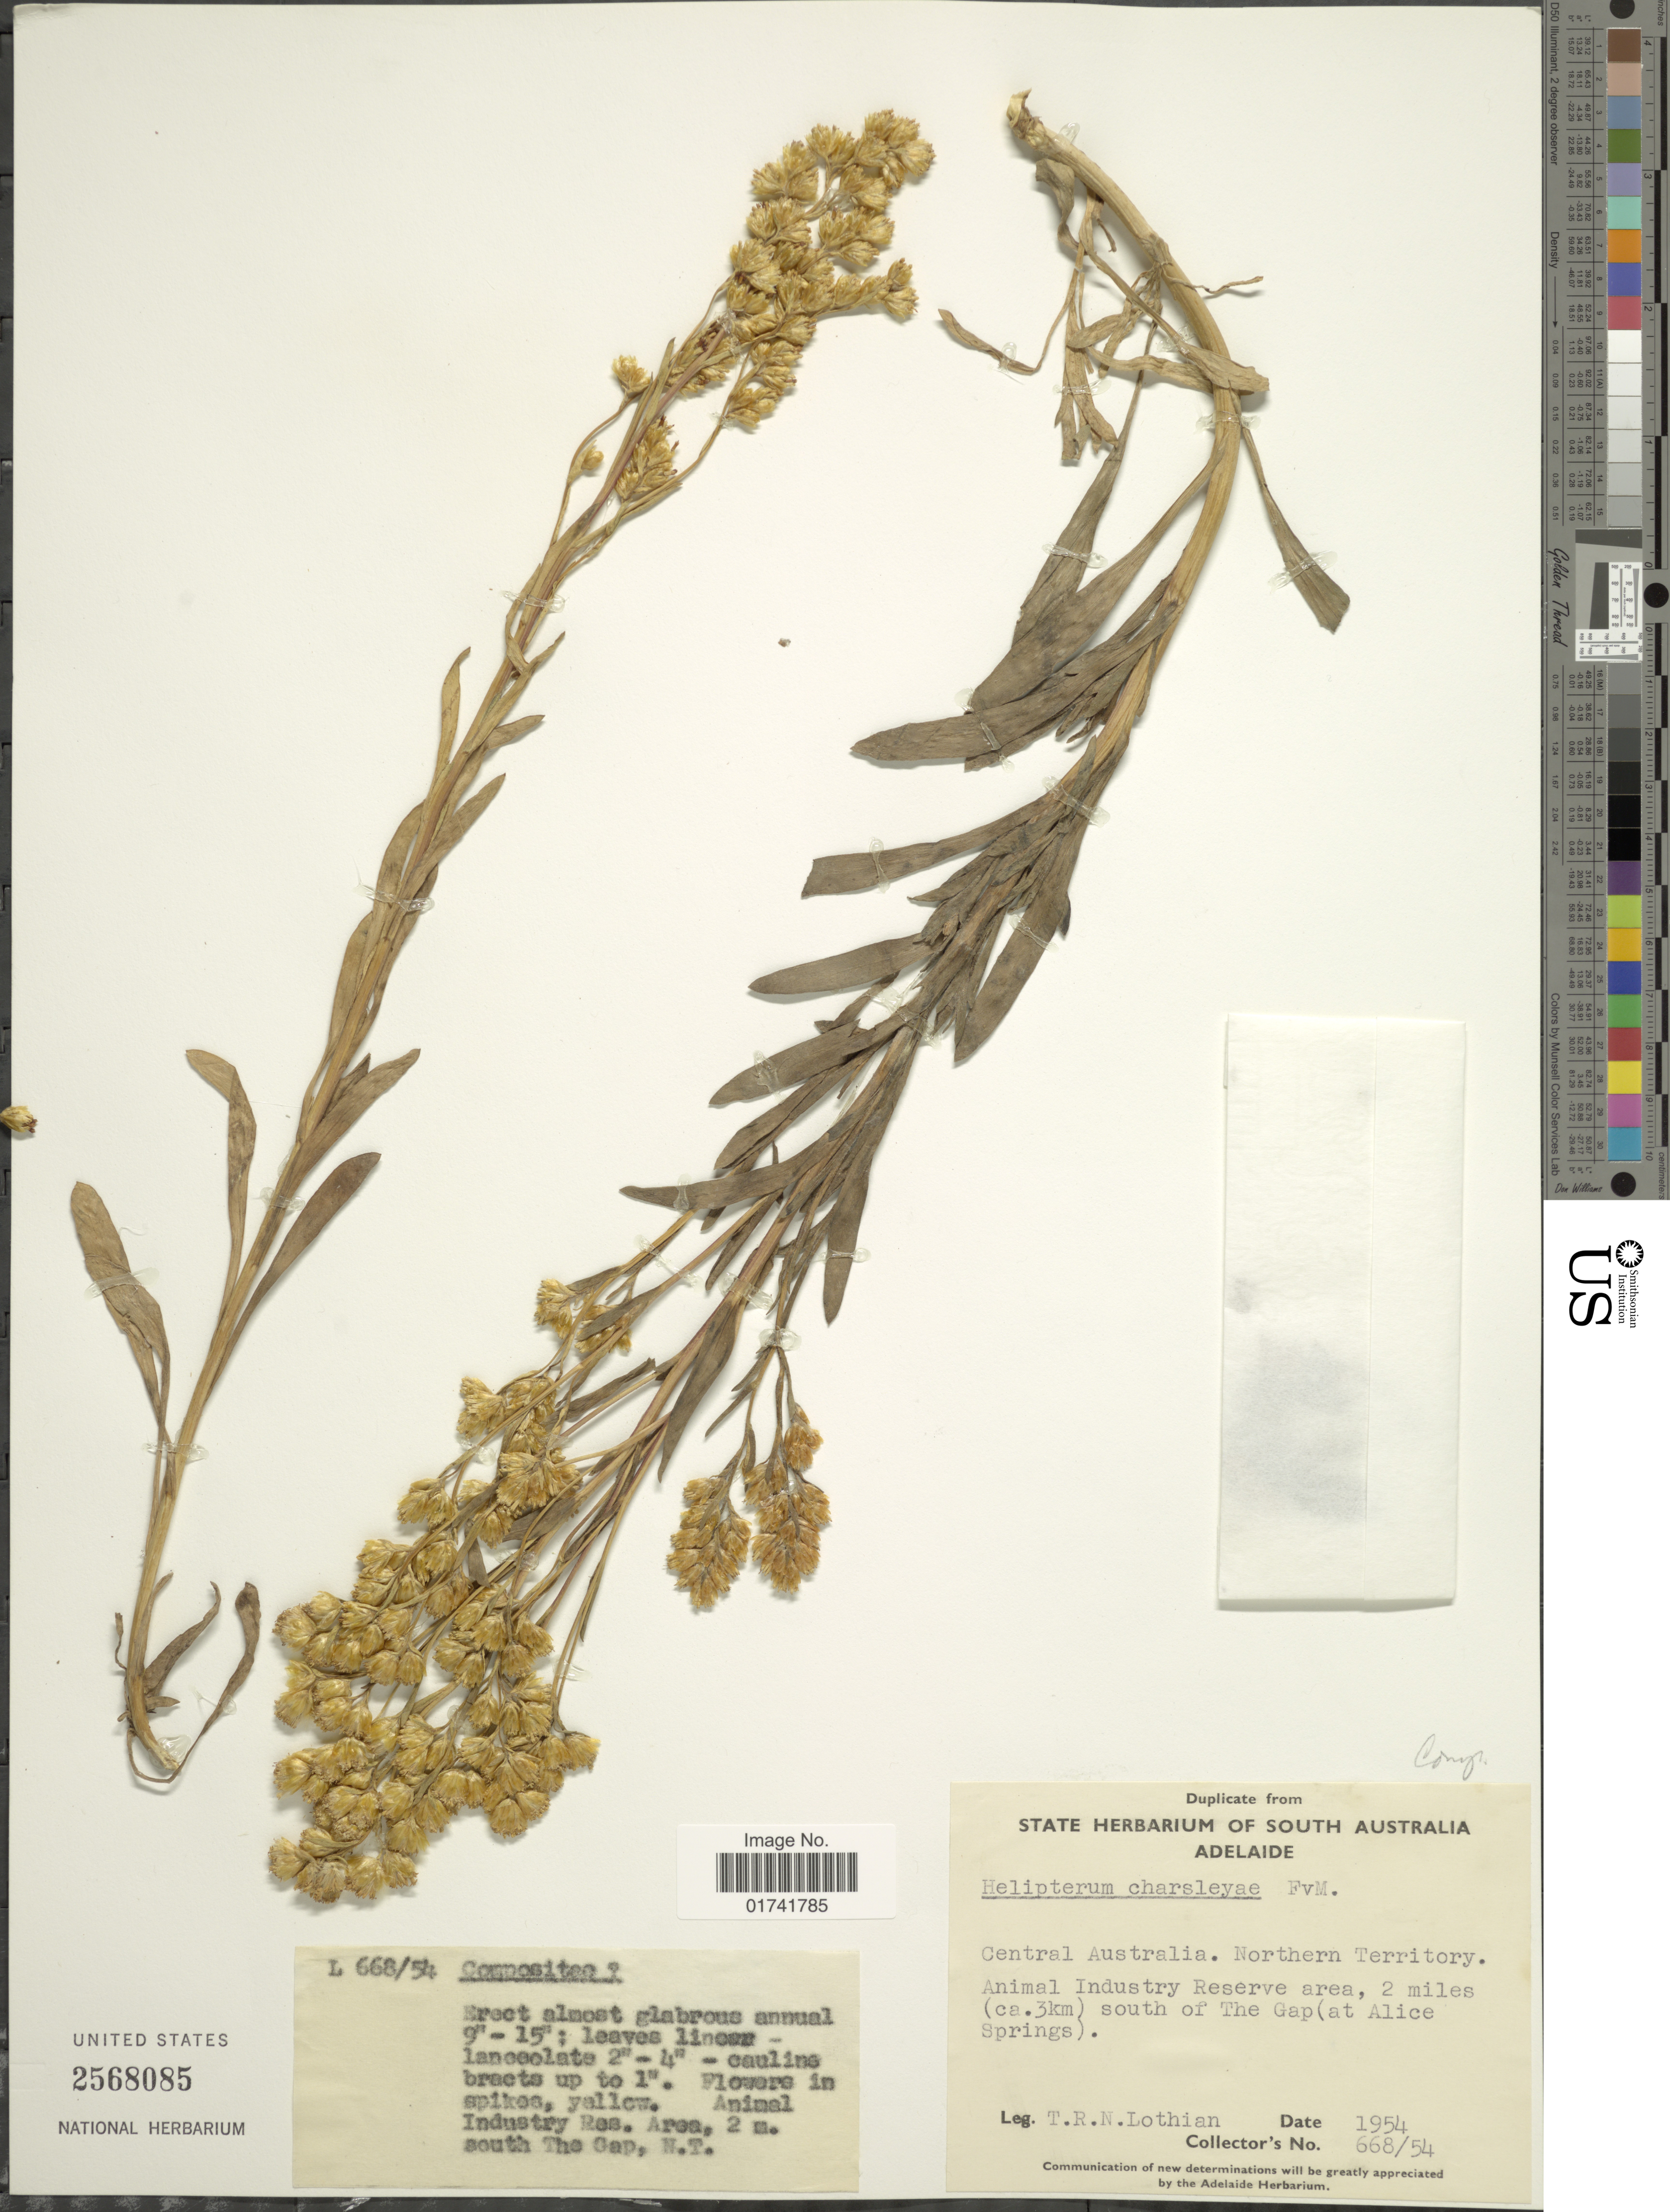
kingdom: Plantae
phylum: Tracheophyta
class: Magnoliopsida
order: Asterales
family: Asteraceae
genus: Rhodanthe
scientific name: Rhodanthe charsleyae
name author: (F. Muell.) Paul G. Wilson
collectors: T. Lothian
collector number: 668/54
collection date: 1954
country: Australia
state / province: Northern Territory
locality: Central Australia, Animal Industry Reserve area, 2 miles (ca. 3 km) south of The Gap (at Alice Springs).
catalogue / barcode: US 2568085